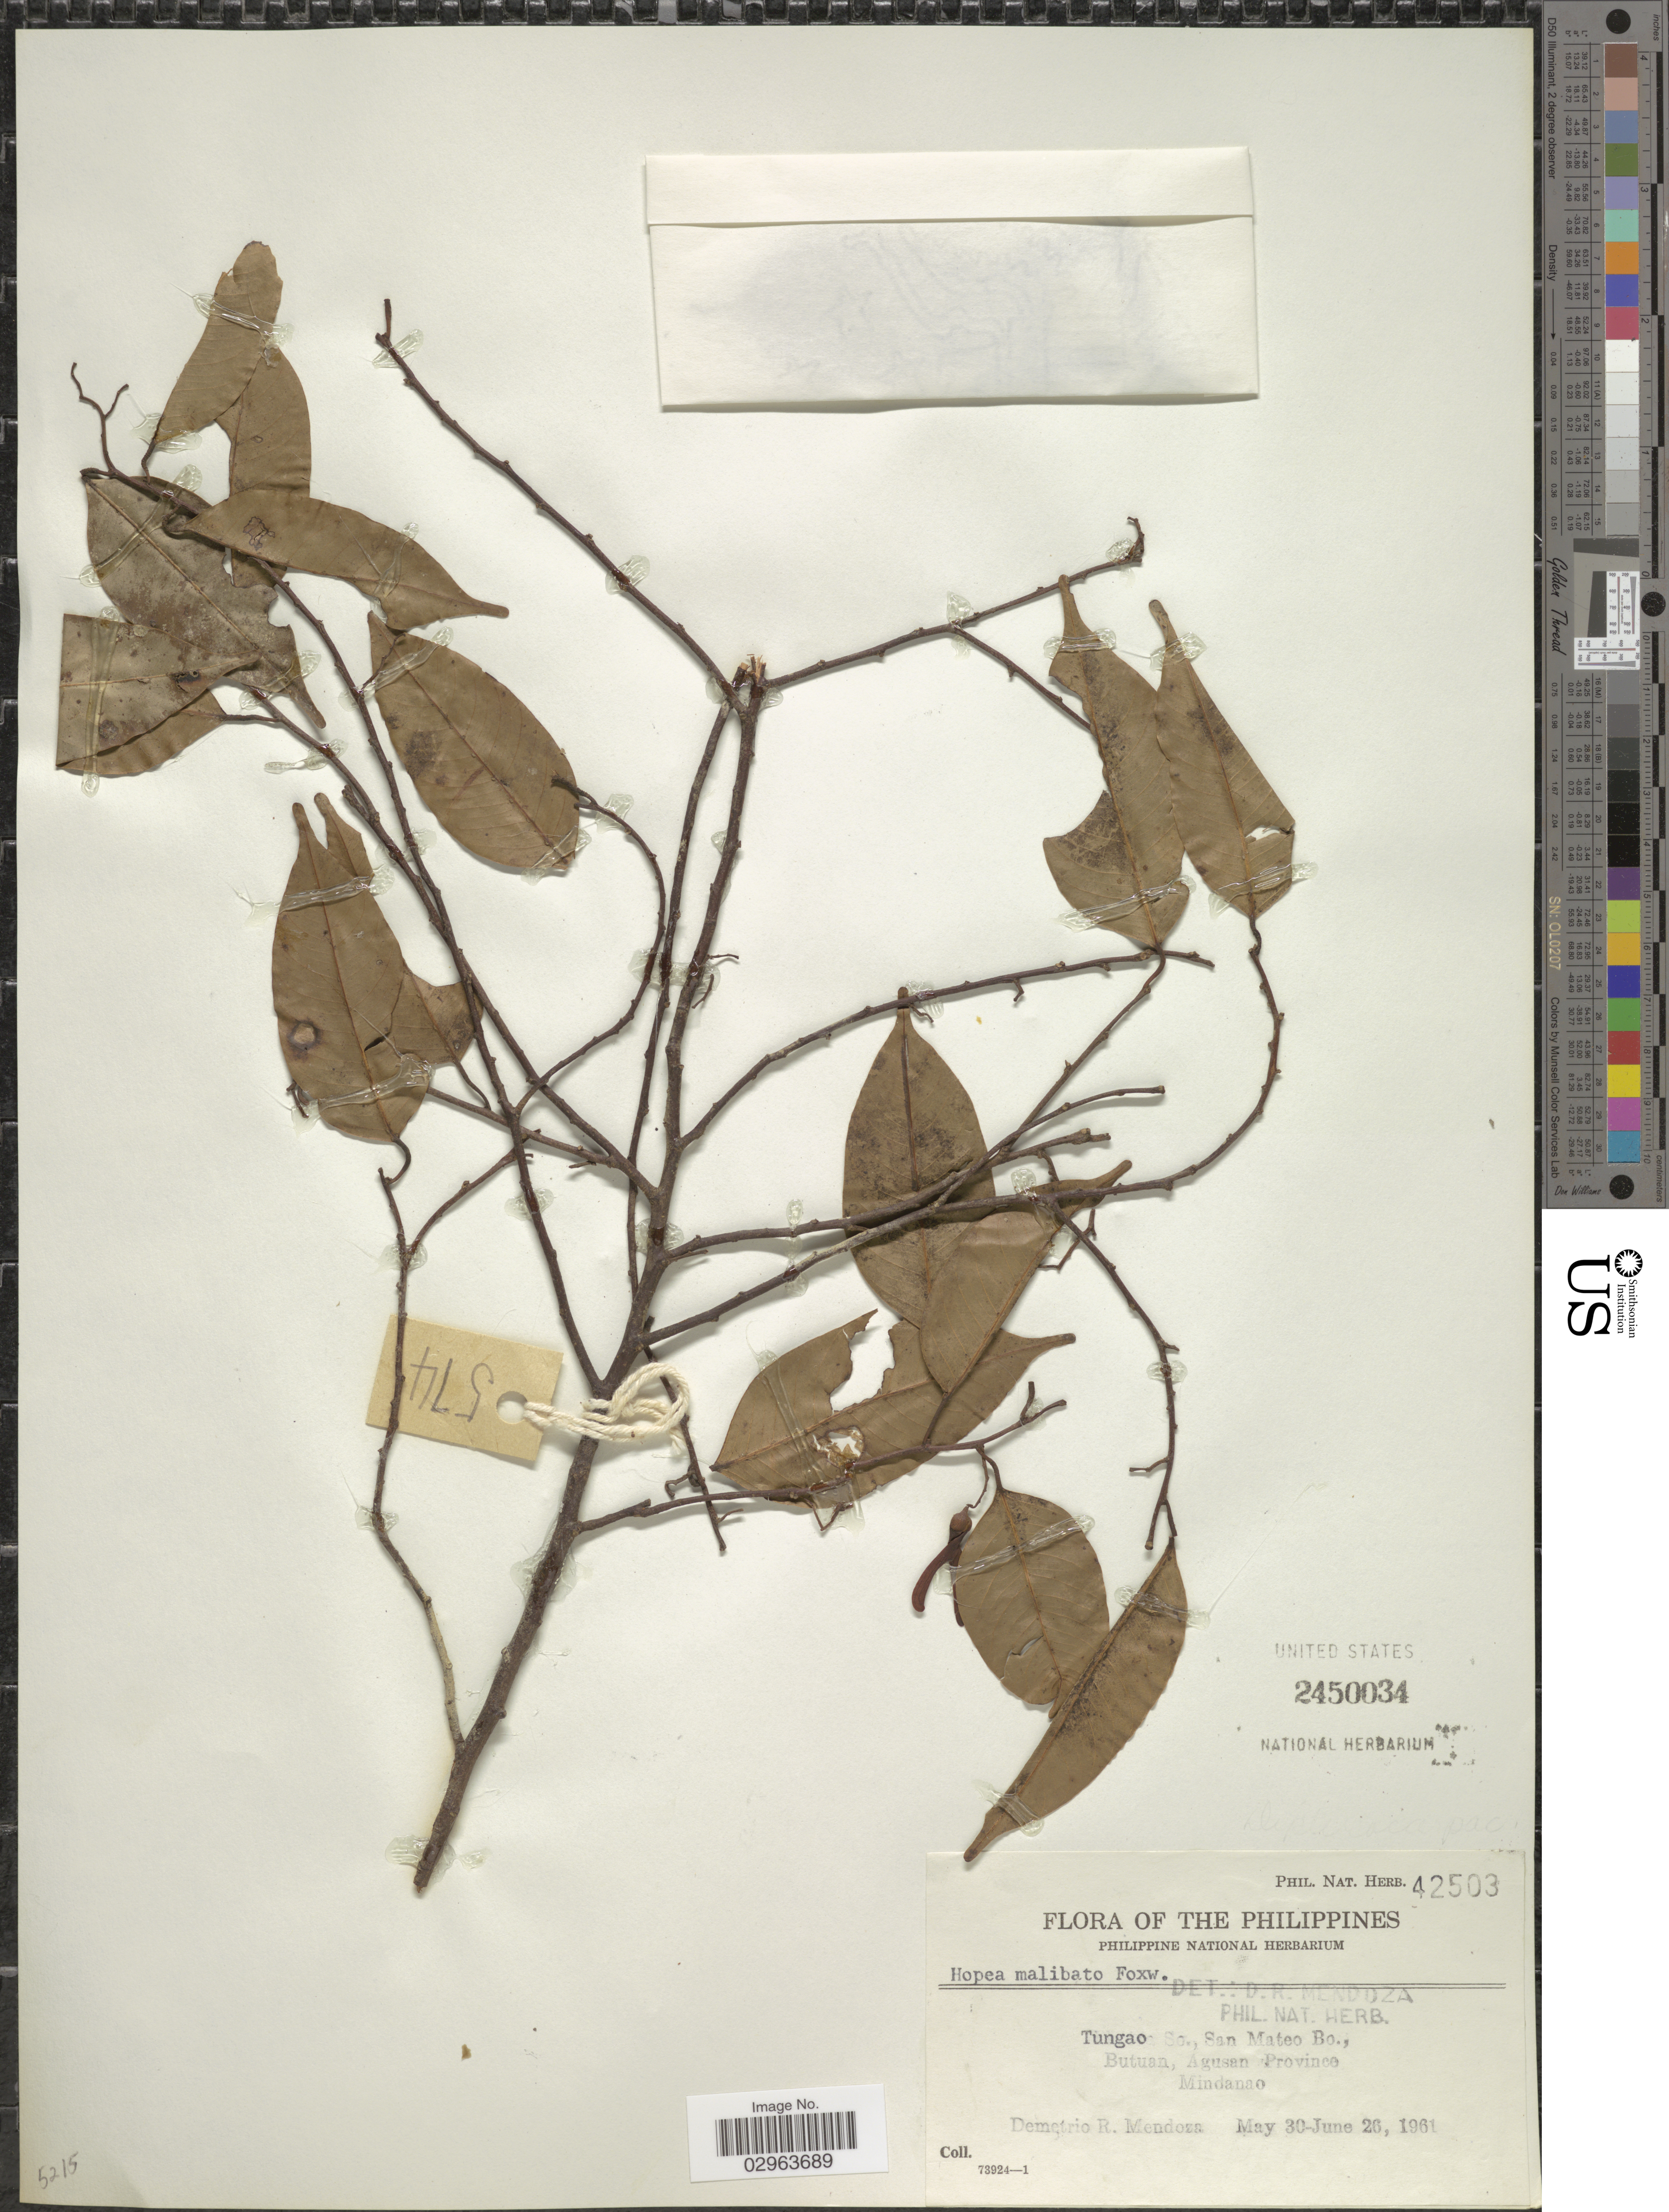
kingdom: Plantae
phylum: Tracheophyta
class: Magnoliopsida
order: Malvales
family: Dipterocarpaceae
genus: Hopea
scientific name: Hopea malibato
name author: Foxw. in Elmer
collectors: D. Mendoza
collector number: Phil. Nat. Herb. 42503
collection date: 1961-05-30/1961-06-26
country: Philippines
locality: Tungao So., San Mateo Bo., Butuan Agusan Province, Mindanao.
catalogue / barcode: US 2450034